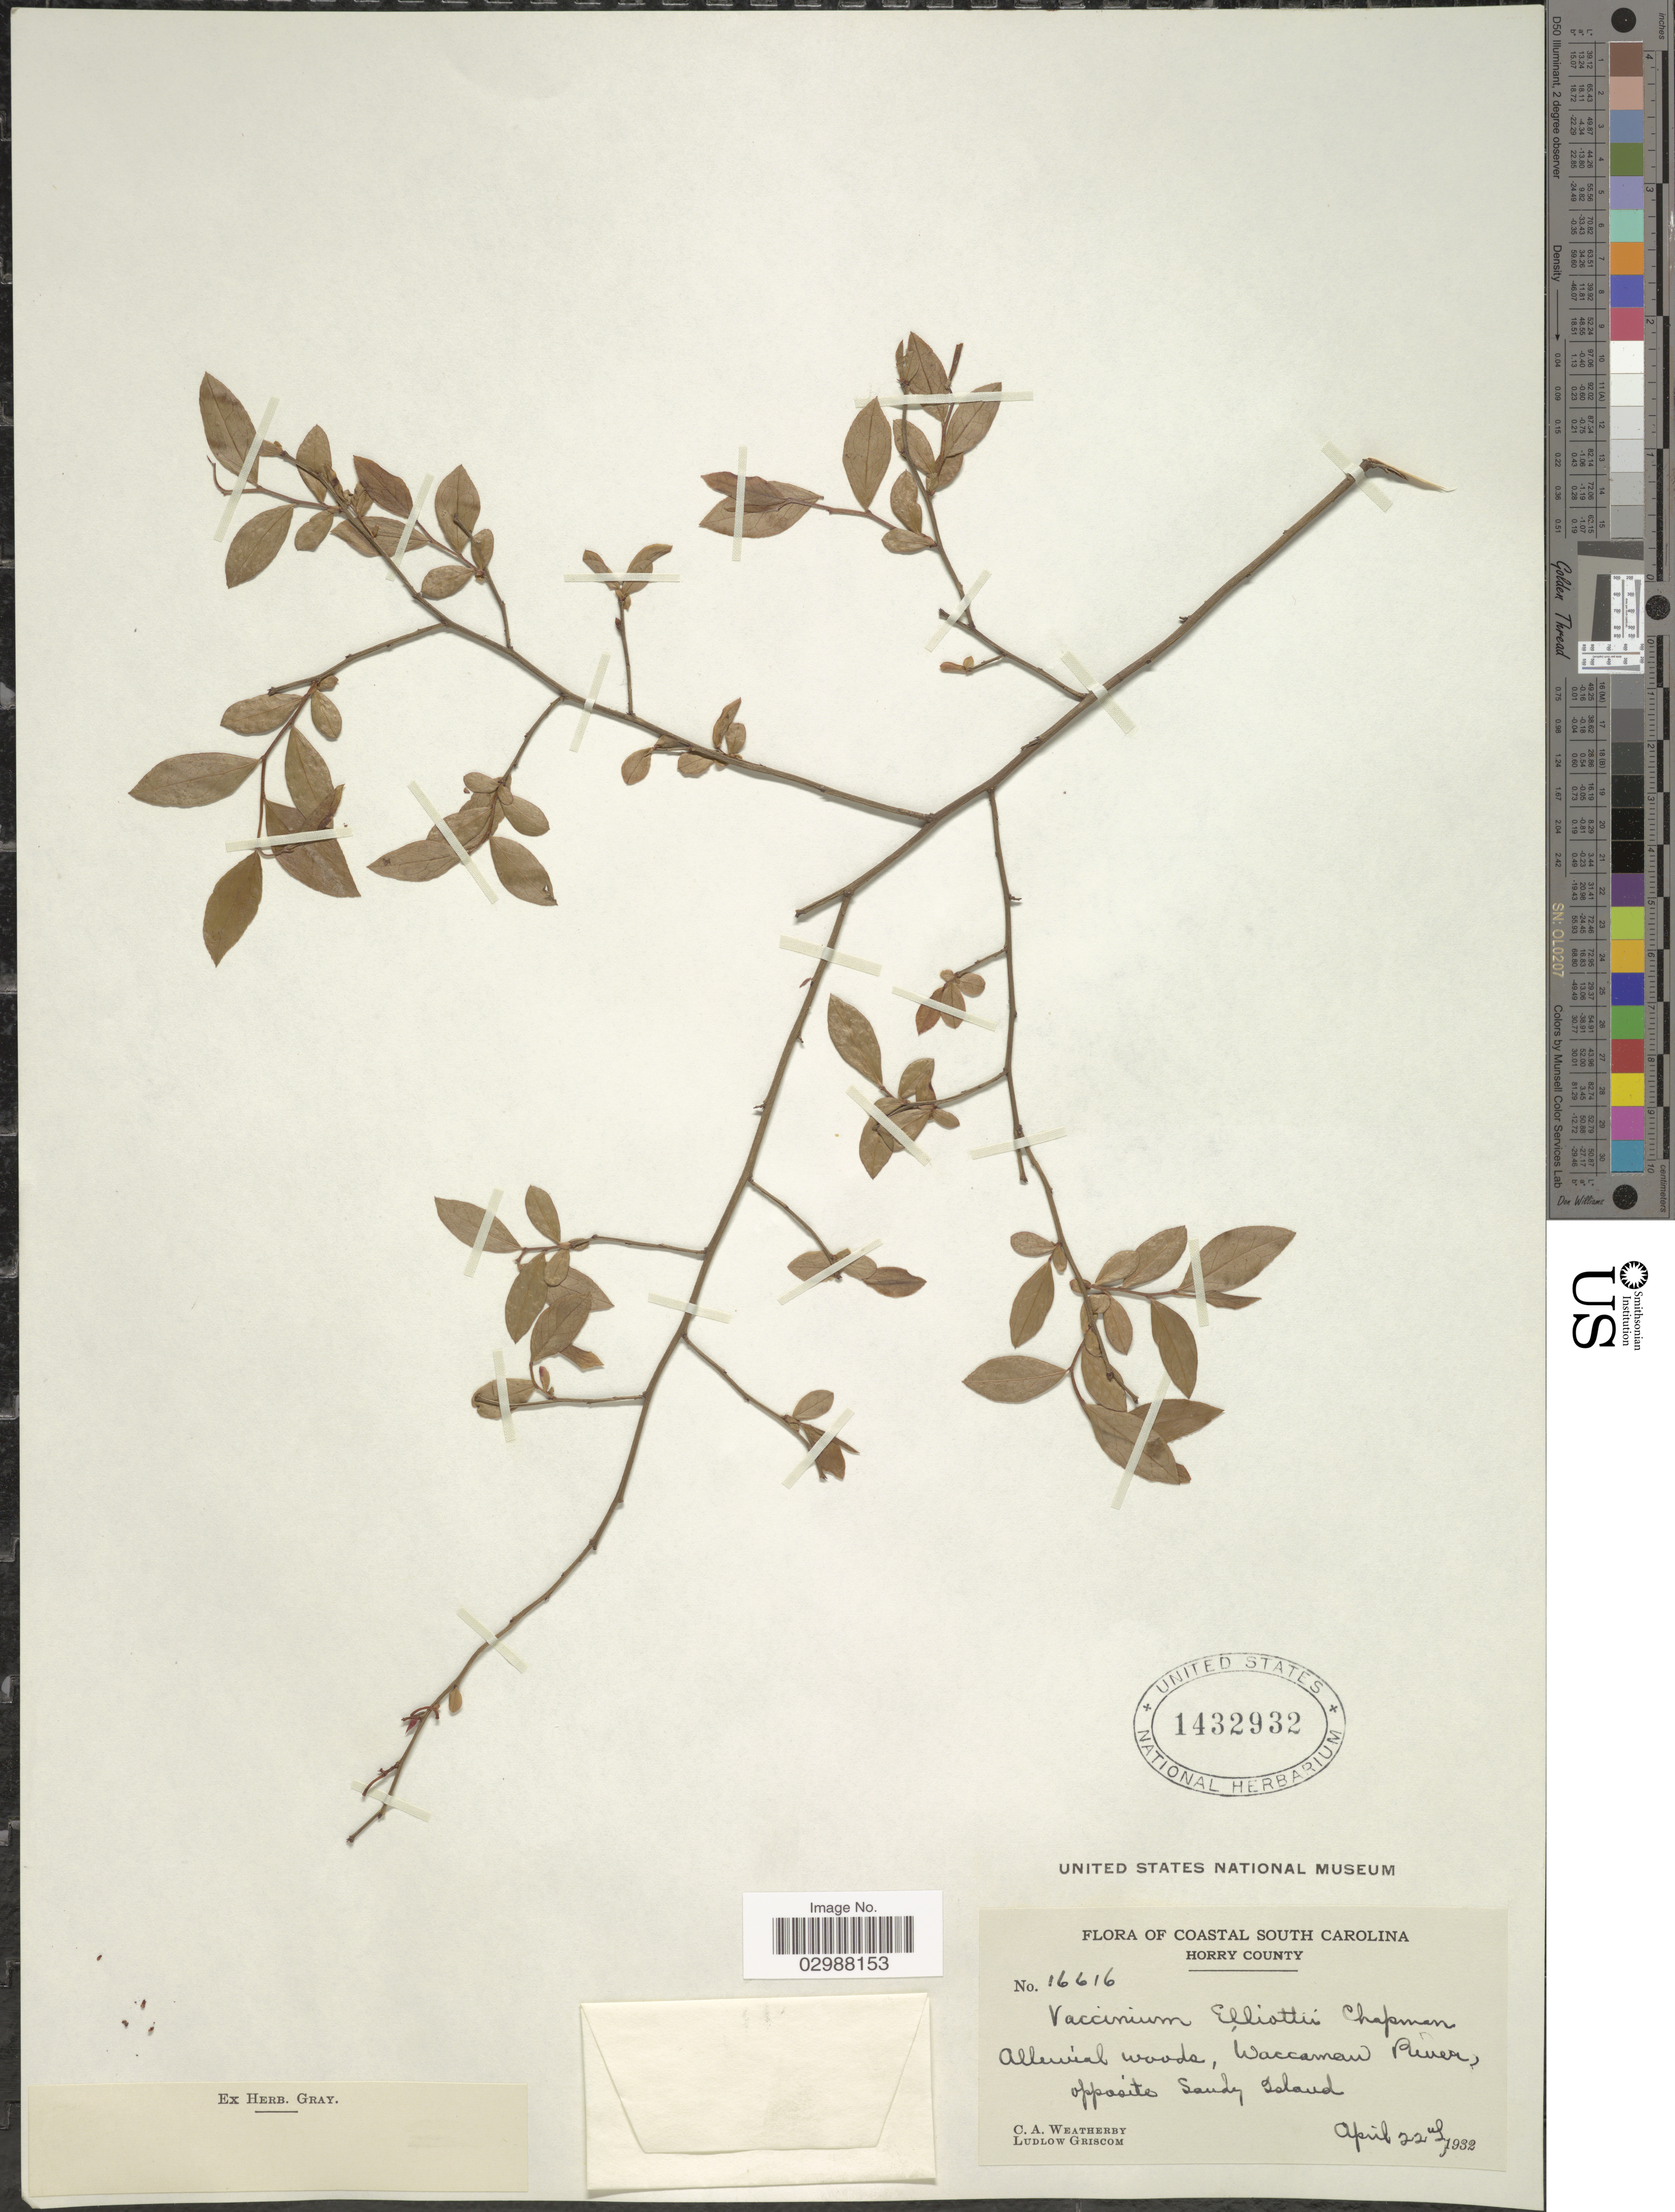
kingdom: Plantae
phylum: Tracheophyta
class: Magnoliopsida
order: Ericales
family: Ericaceae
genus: Vaccinium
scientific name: Vaccinium elliottii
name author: Chapm.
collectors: C. A. Weatherby & L. Griscom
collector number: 16616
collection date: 1932-04-22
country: United States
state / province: South Carolina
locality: Coastal South Carolina. Horry County. Waccaman River, opposite Sandy Island.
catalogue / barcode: US 1432932